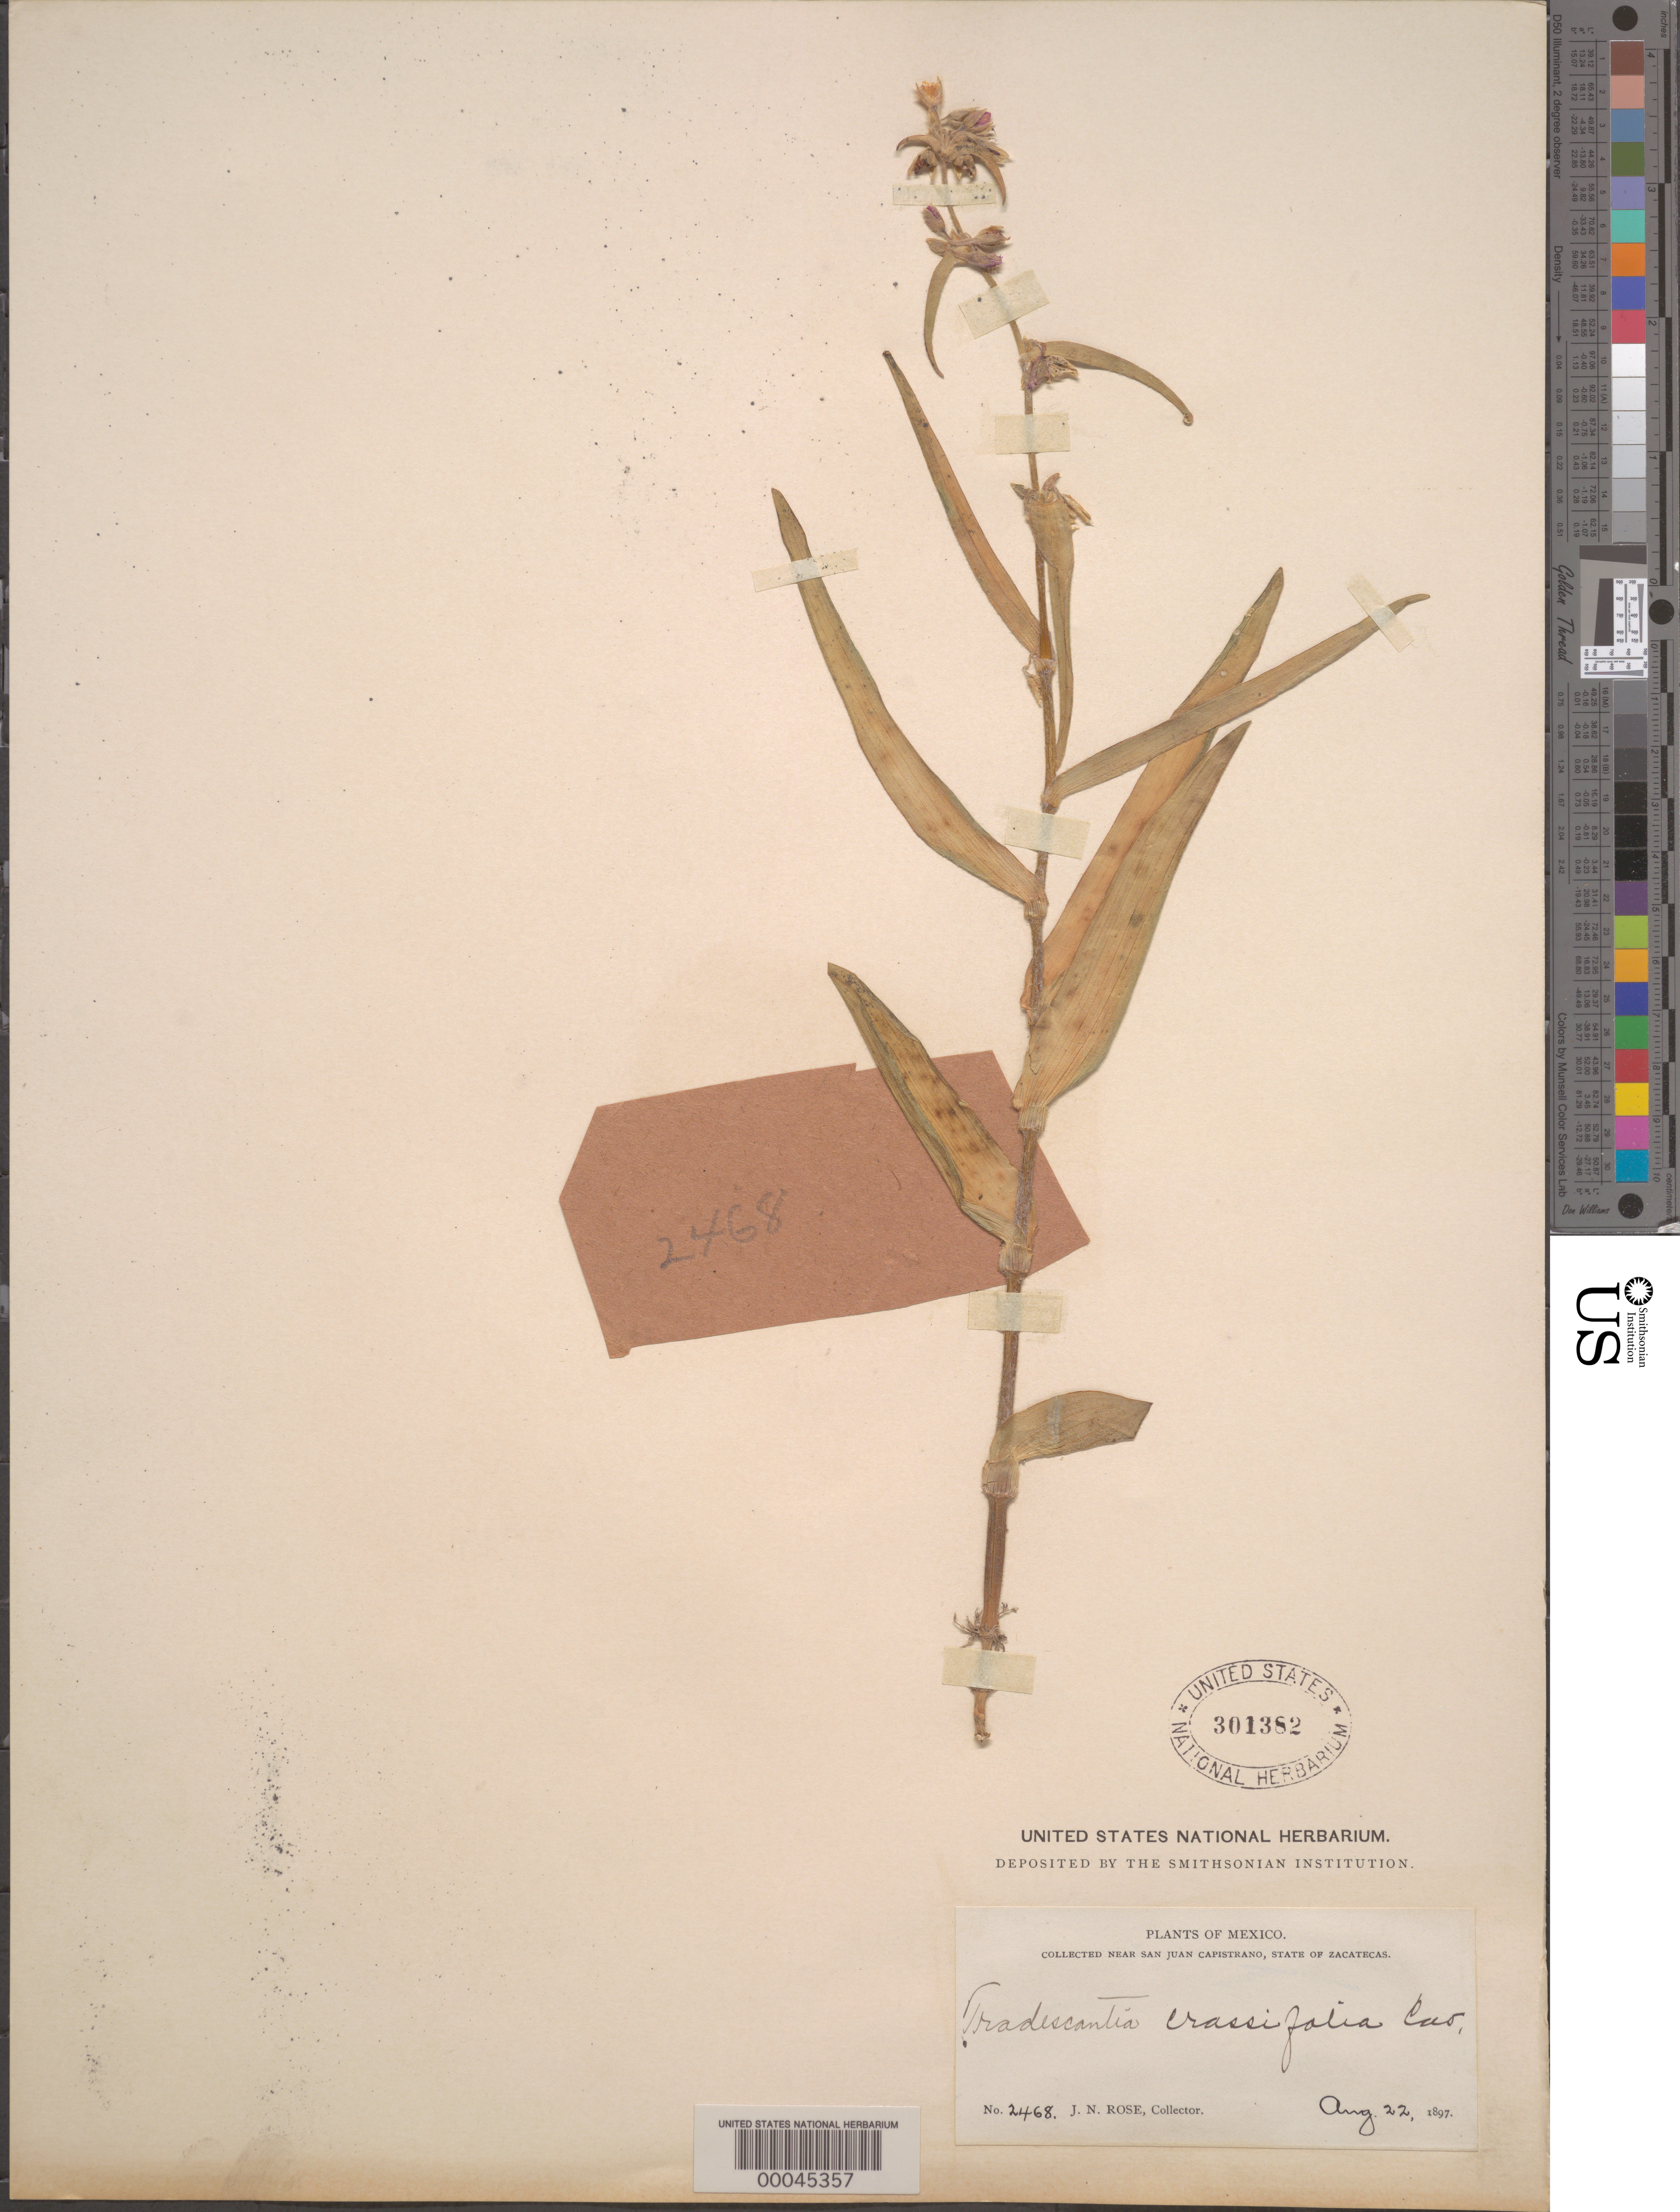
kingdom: Plantae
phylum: Tracheophyta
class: Liliopsida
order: Commelinales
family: Commelinaceae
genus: Tradescantia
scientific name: Tradescantia crassifolia var. glabrata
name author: C.B. Clarke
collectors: J. N. Rose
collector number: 2468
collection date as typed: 22 Aug 1897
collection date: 1897-08-22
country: Mexico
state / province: Zacatecas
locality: San juan capistrano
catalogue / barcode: US 301382